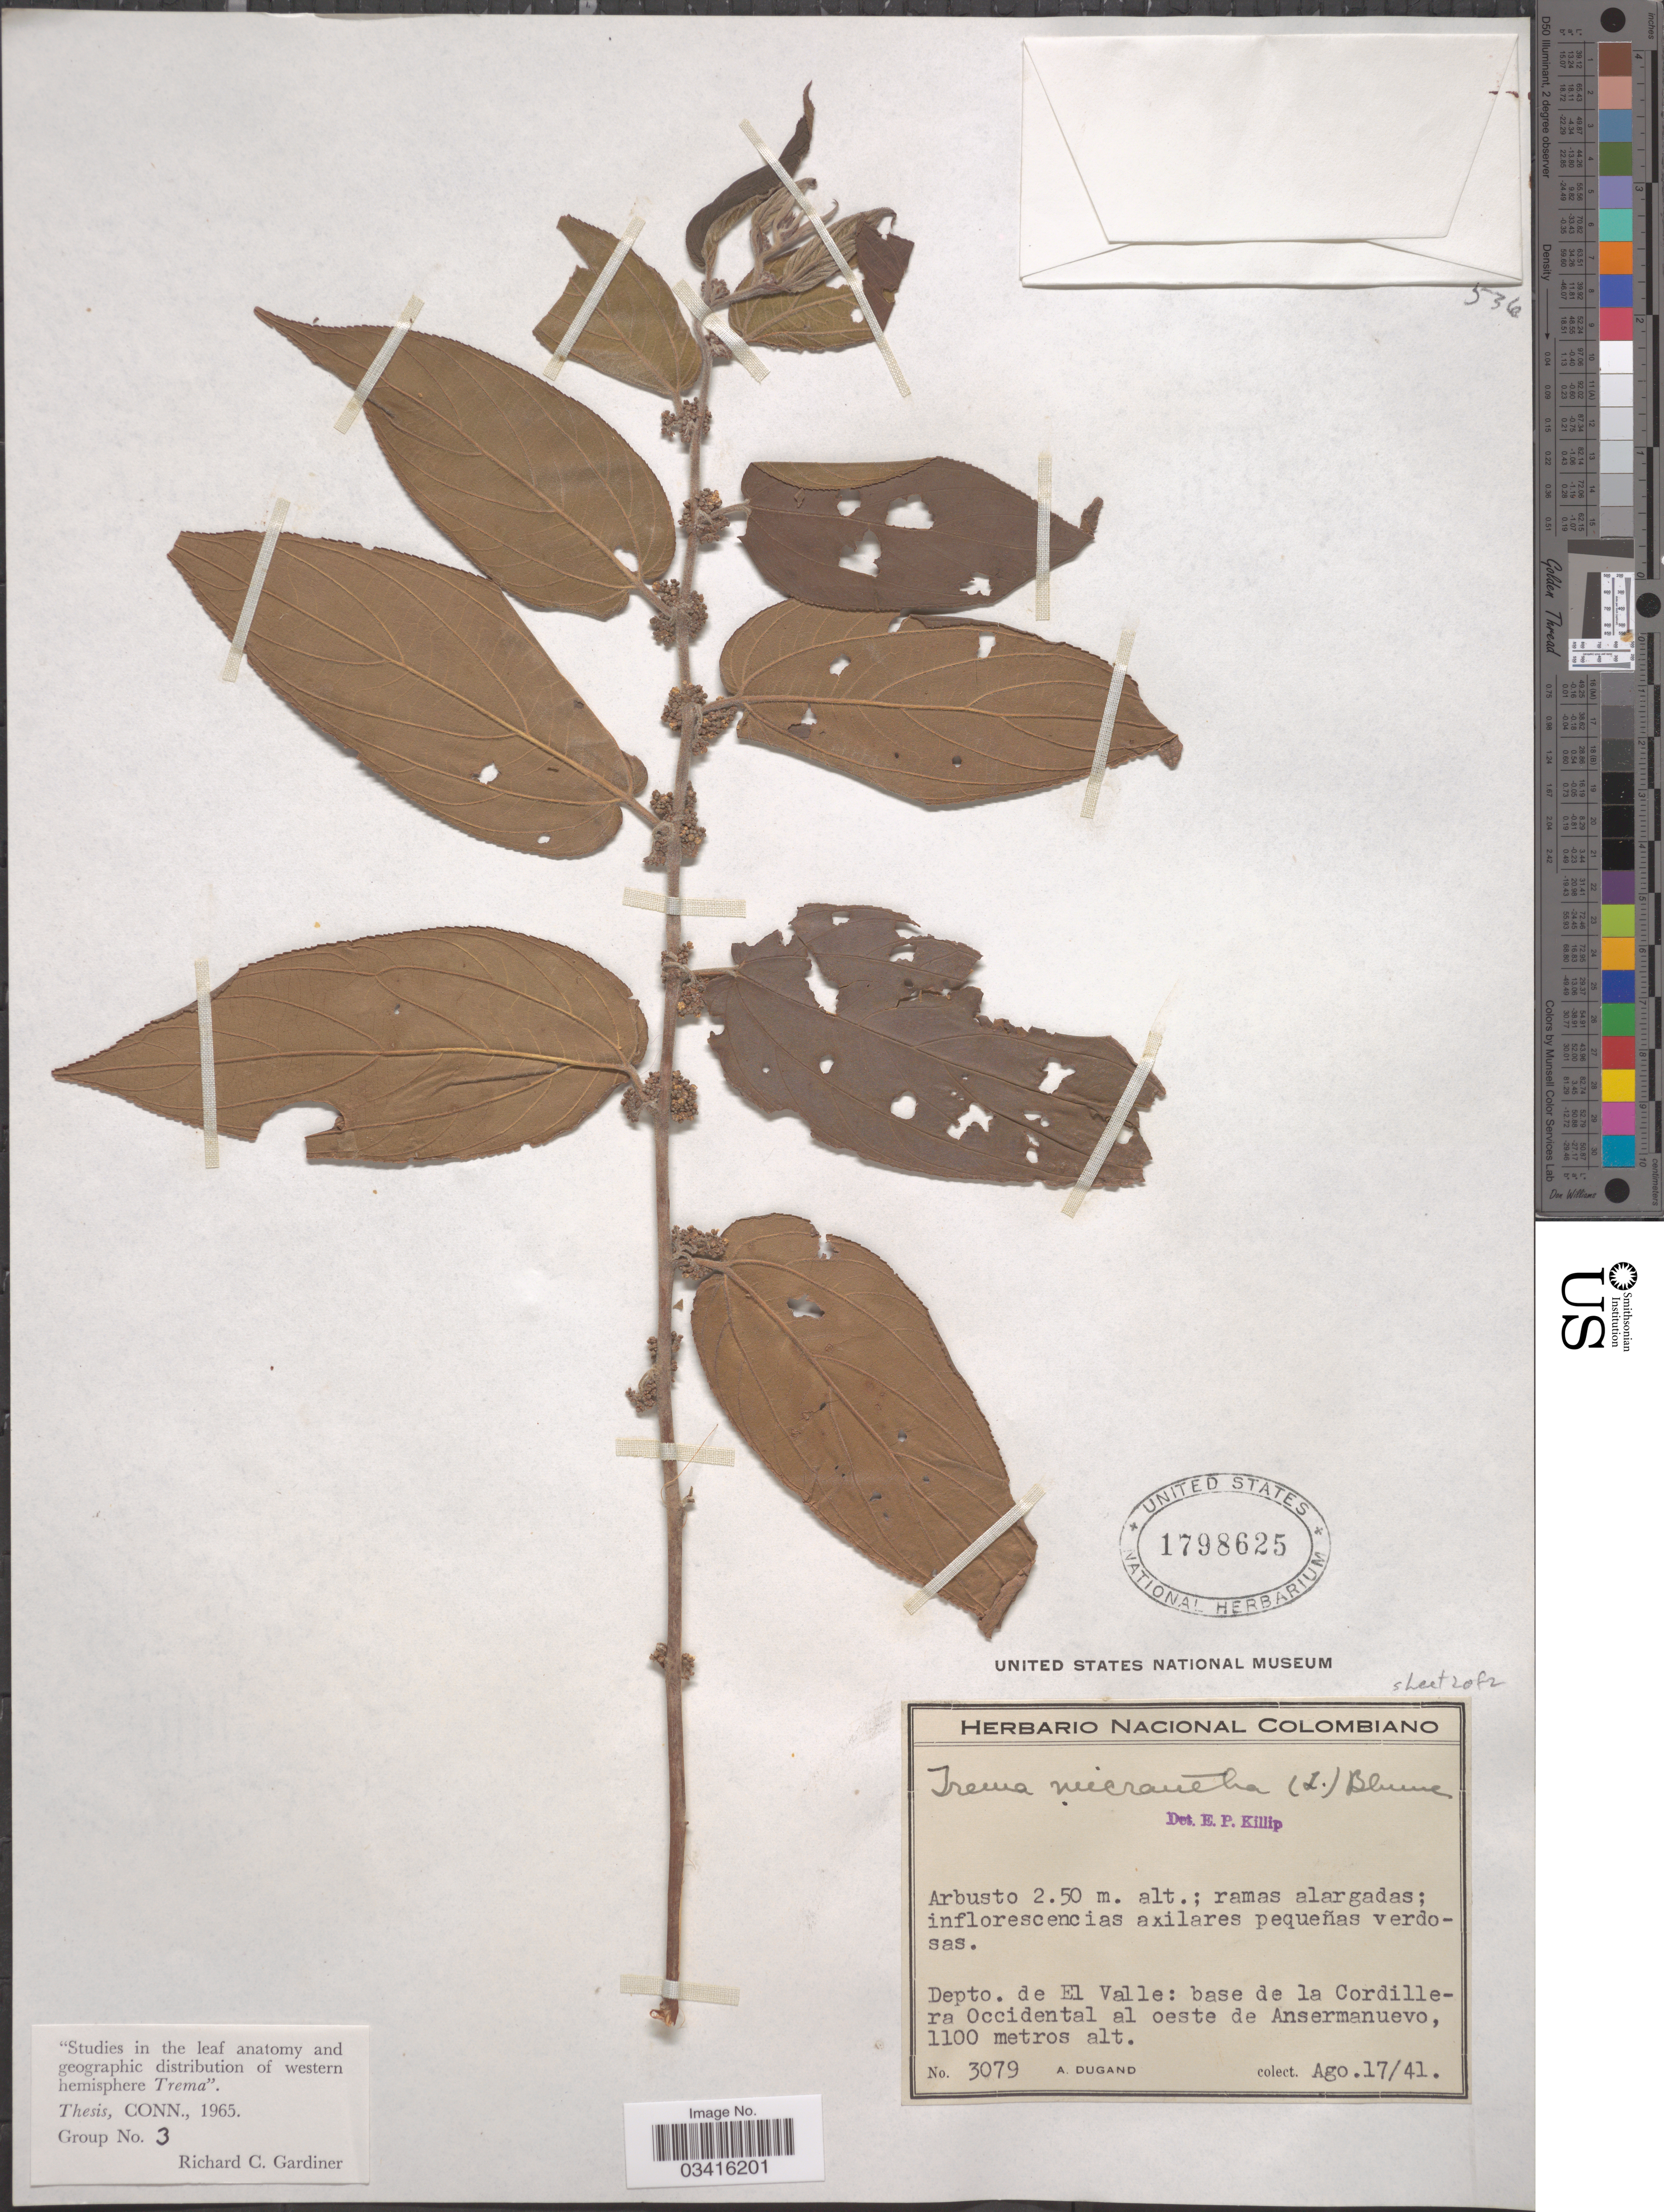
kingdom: Plantae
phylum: Tracheophyta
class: Magnoliopsida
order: Rosales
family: Cannabaceae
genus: Trema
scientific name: Trema micranthum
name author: (L.) Blume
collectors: A. Dugand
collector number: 3079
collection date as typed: Transcribed d/m/y: 17/8/41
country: Colombia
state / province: Valle del Cauca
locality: Depto. de El Valle: base de la Cordillera Occidental al oeste de Ansermanuevo.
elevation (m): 1100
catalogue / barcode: US 1798625